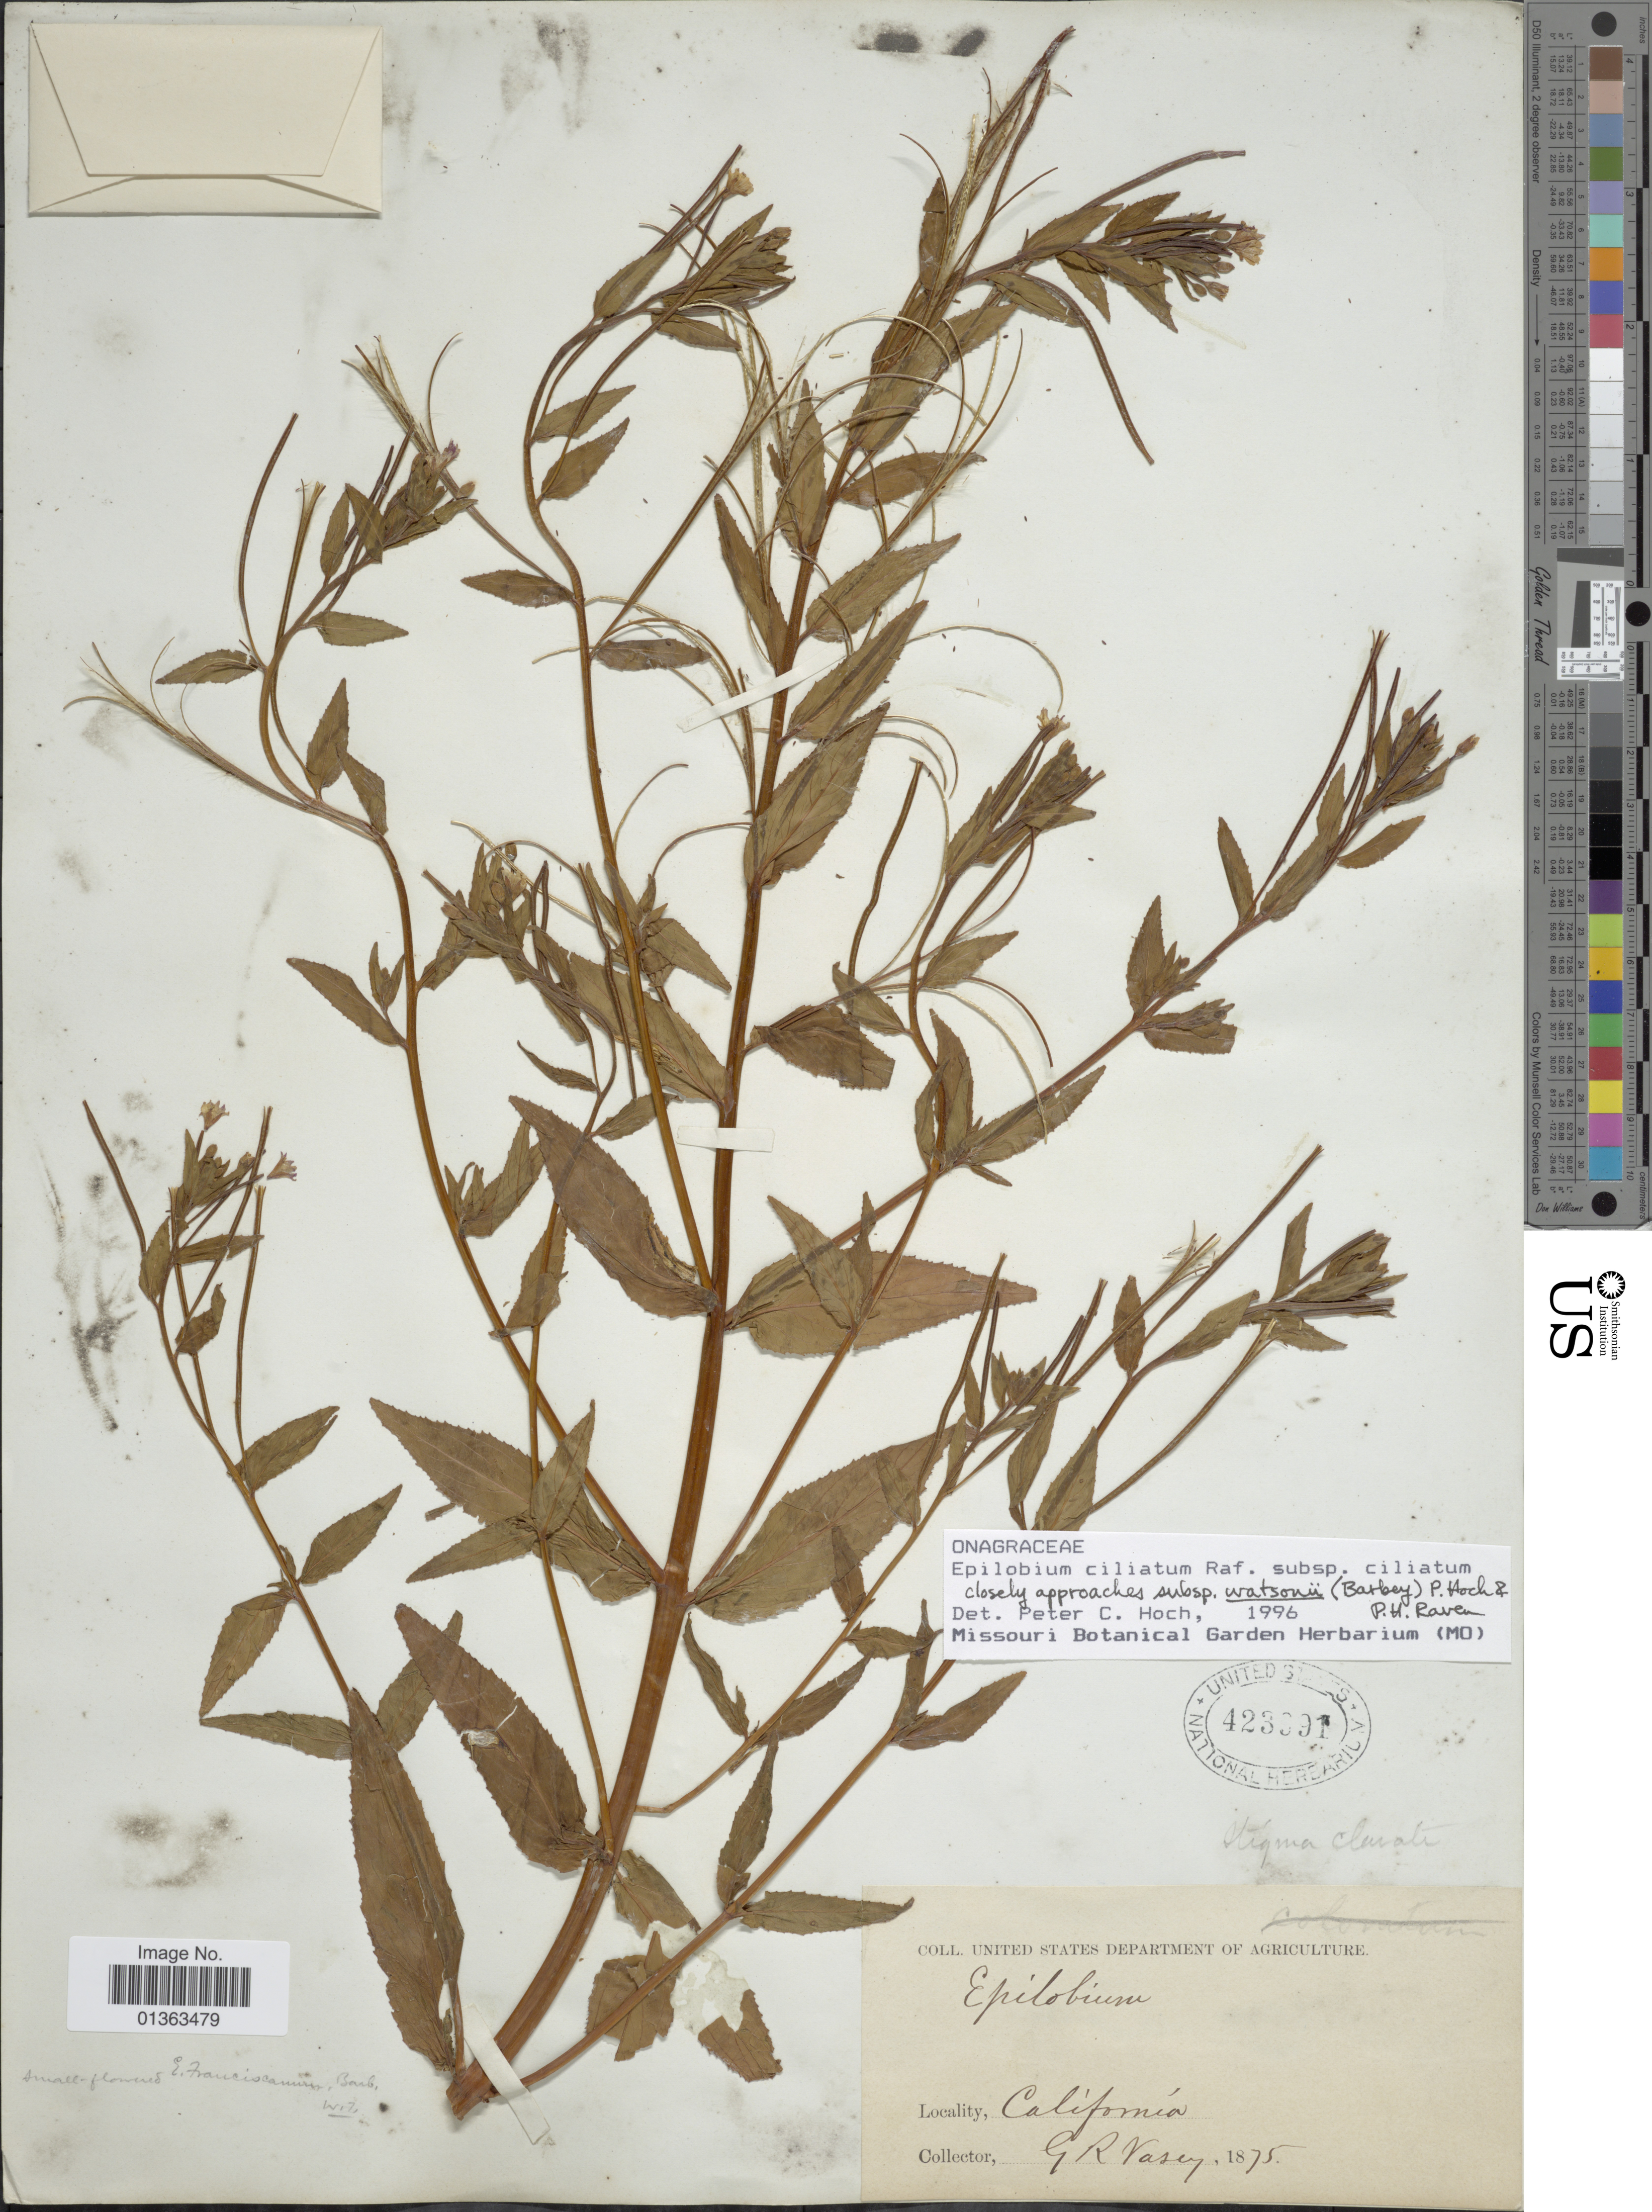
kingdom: Plantae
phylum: Tracheophyta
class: Magnoliopsida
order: Myrtales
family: Onagraceae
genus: Epilobium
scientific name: Epilobium ciliatum subsp. ciliatum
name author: Raf.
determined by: Hoch, P. C.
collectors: G. R. Vasey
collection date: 1875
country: United States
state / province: California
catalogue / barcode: US 423991